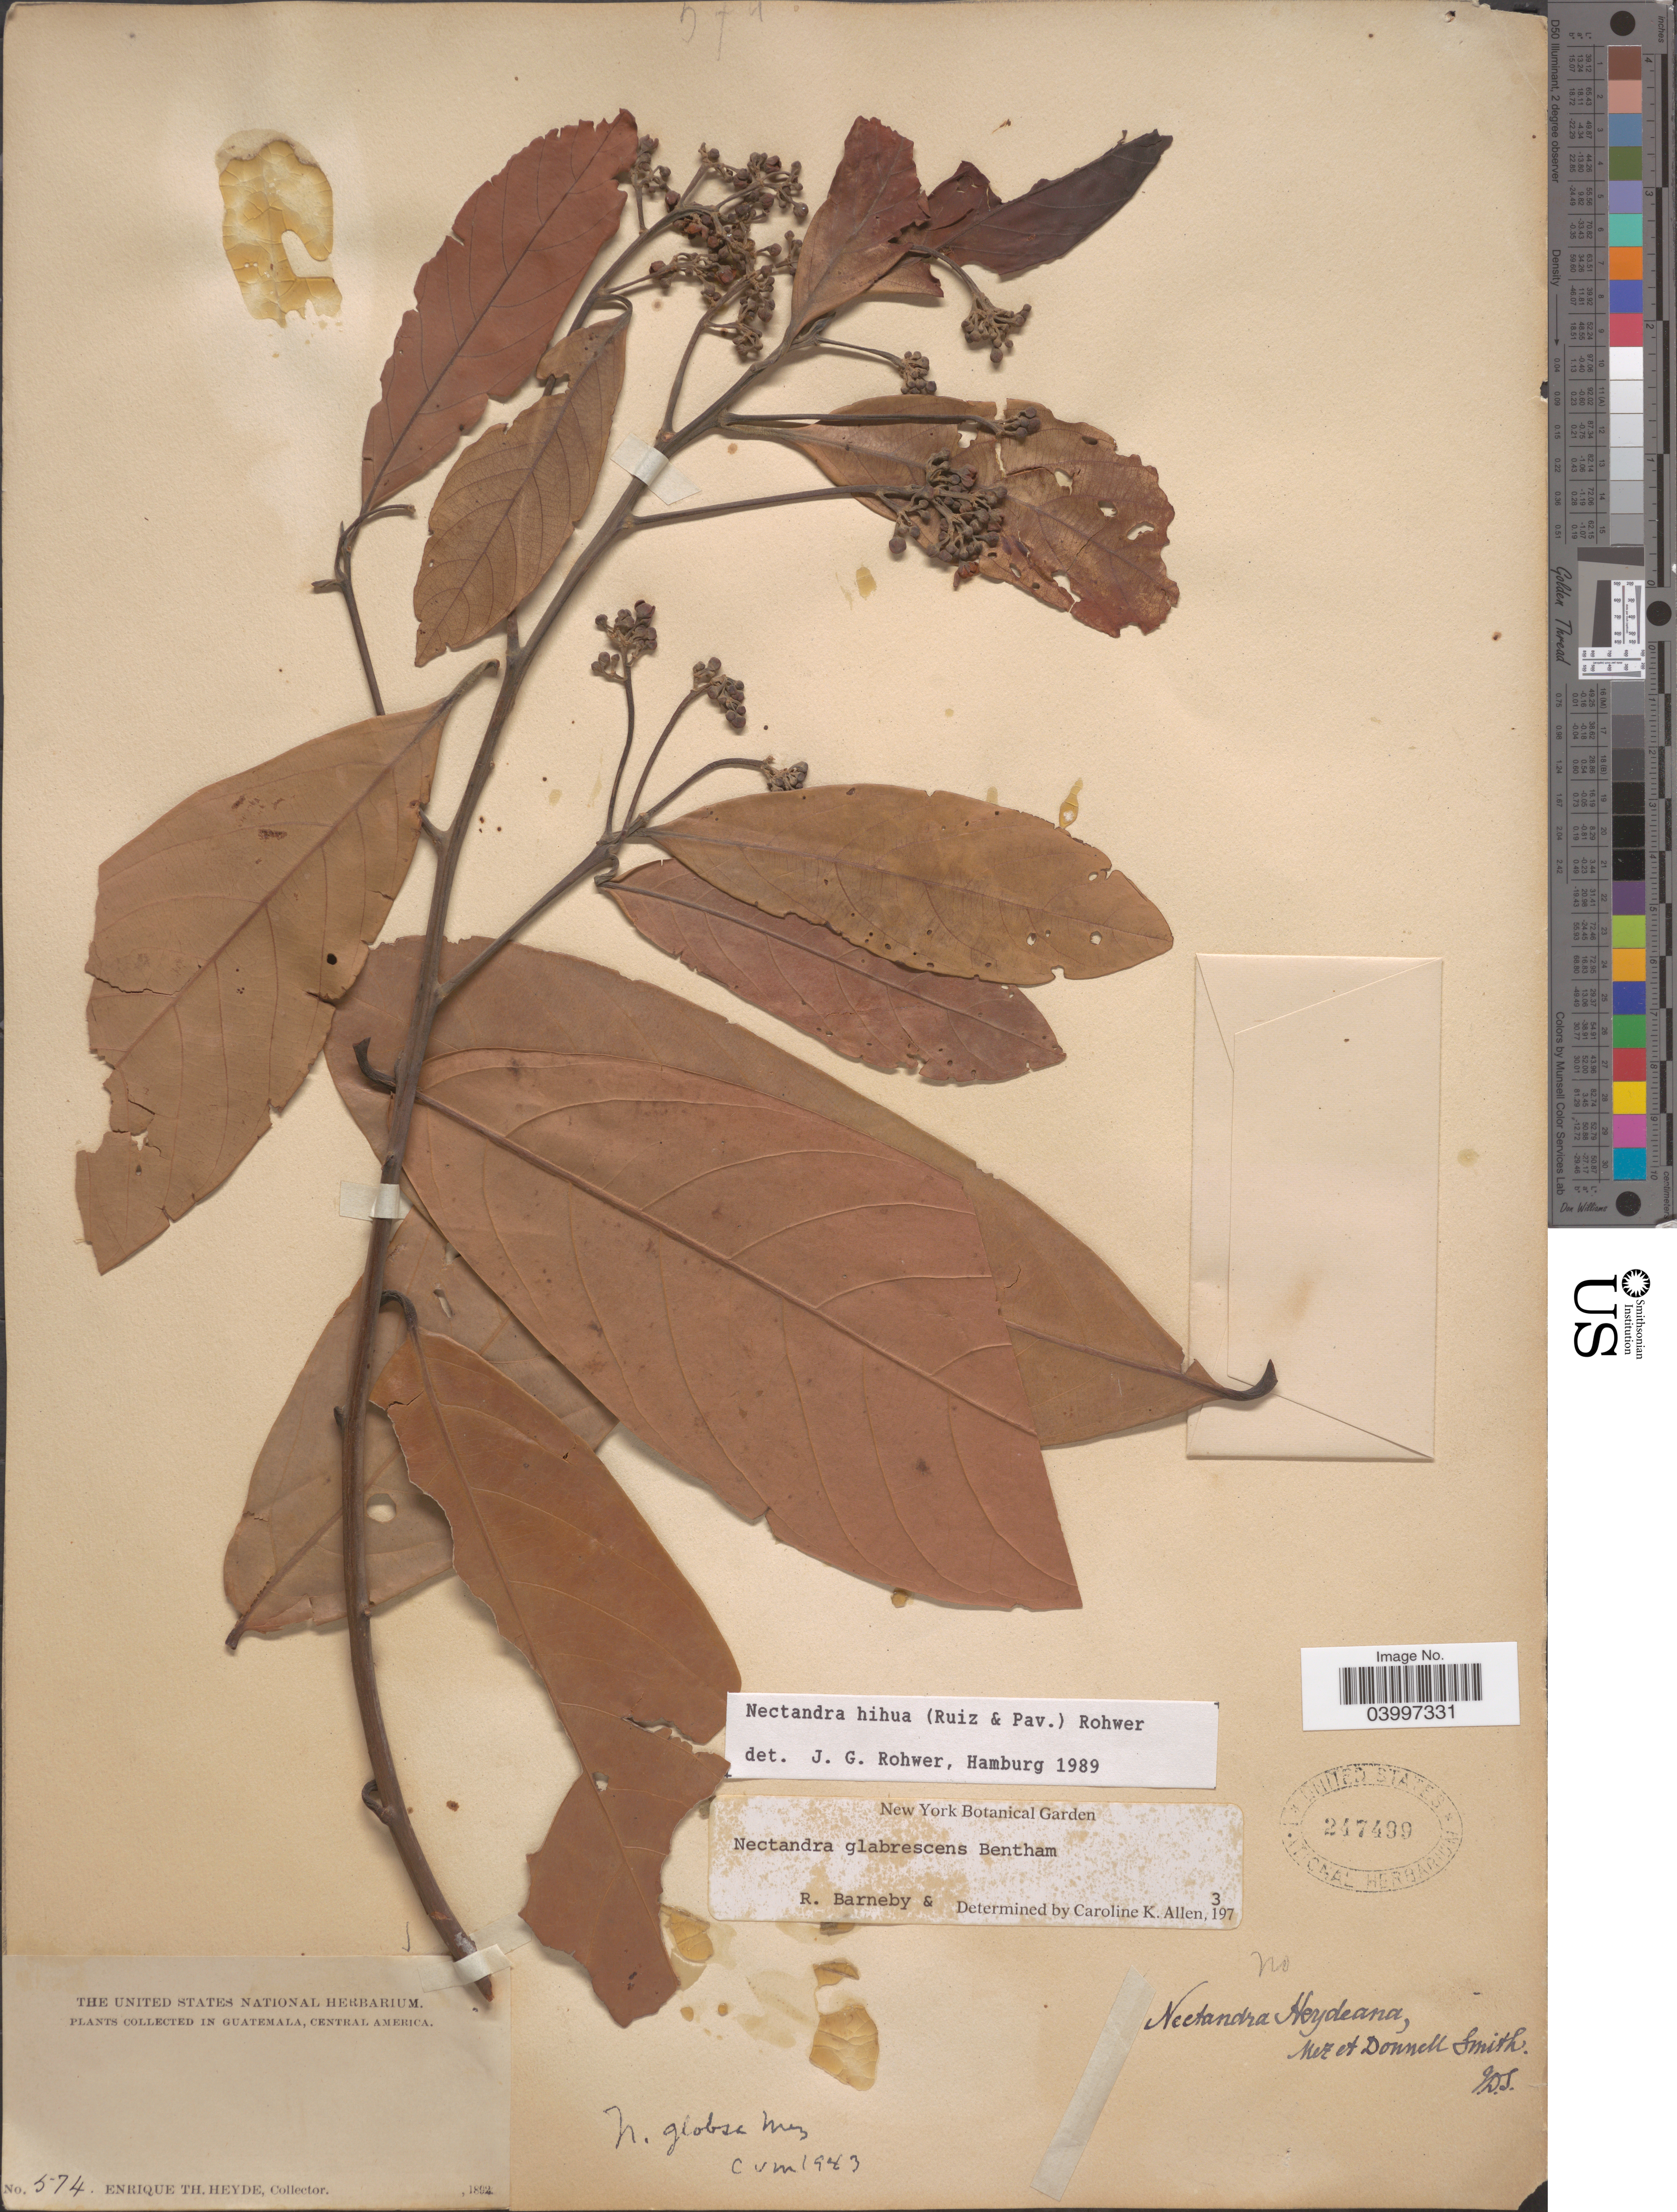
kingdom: Plantae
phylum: Tracheophyta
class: Magnoliopsida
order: Laurales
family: Lauraceae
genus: Nectandra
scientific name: Nectandra hihua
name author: (Ruiz & Pav.) Rohwer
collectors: E. T. Heyde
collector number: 574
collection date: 1892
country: Guatemala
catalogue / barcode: US 247499